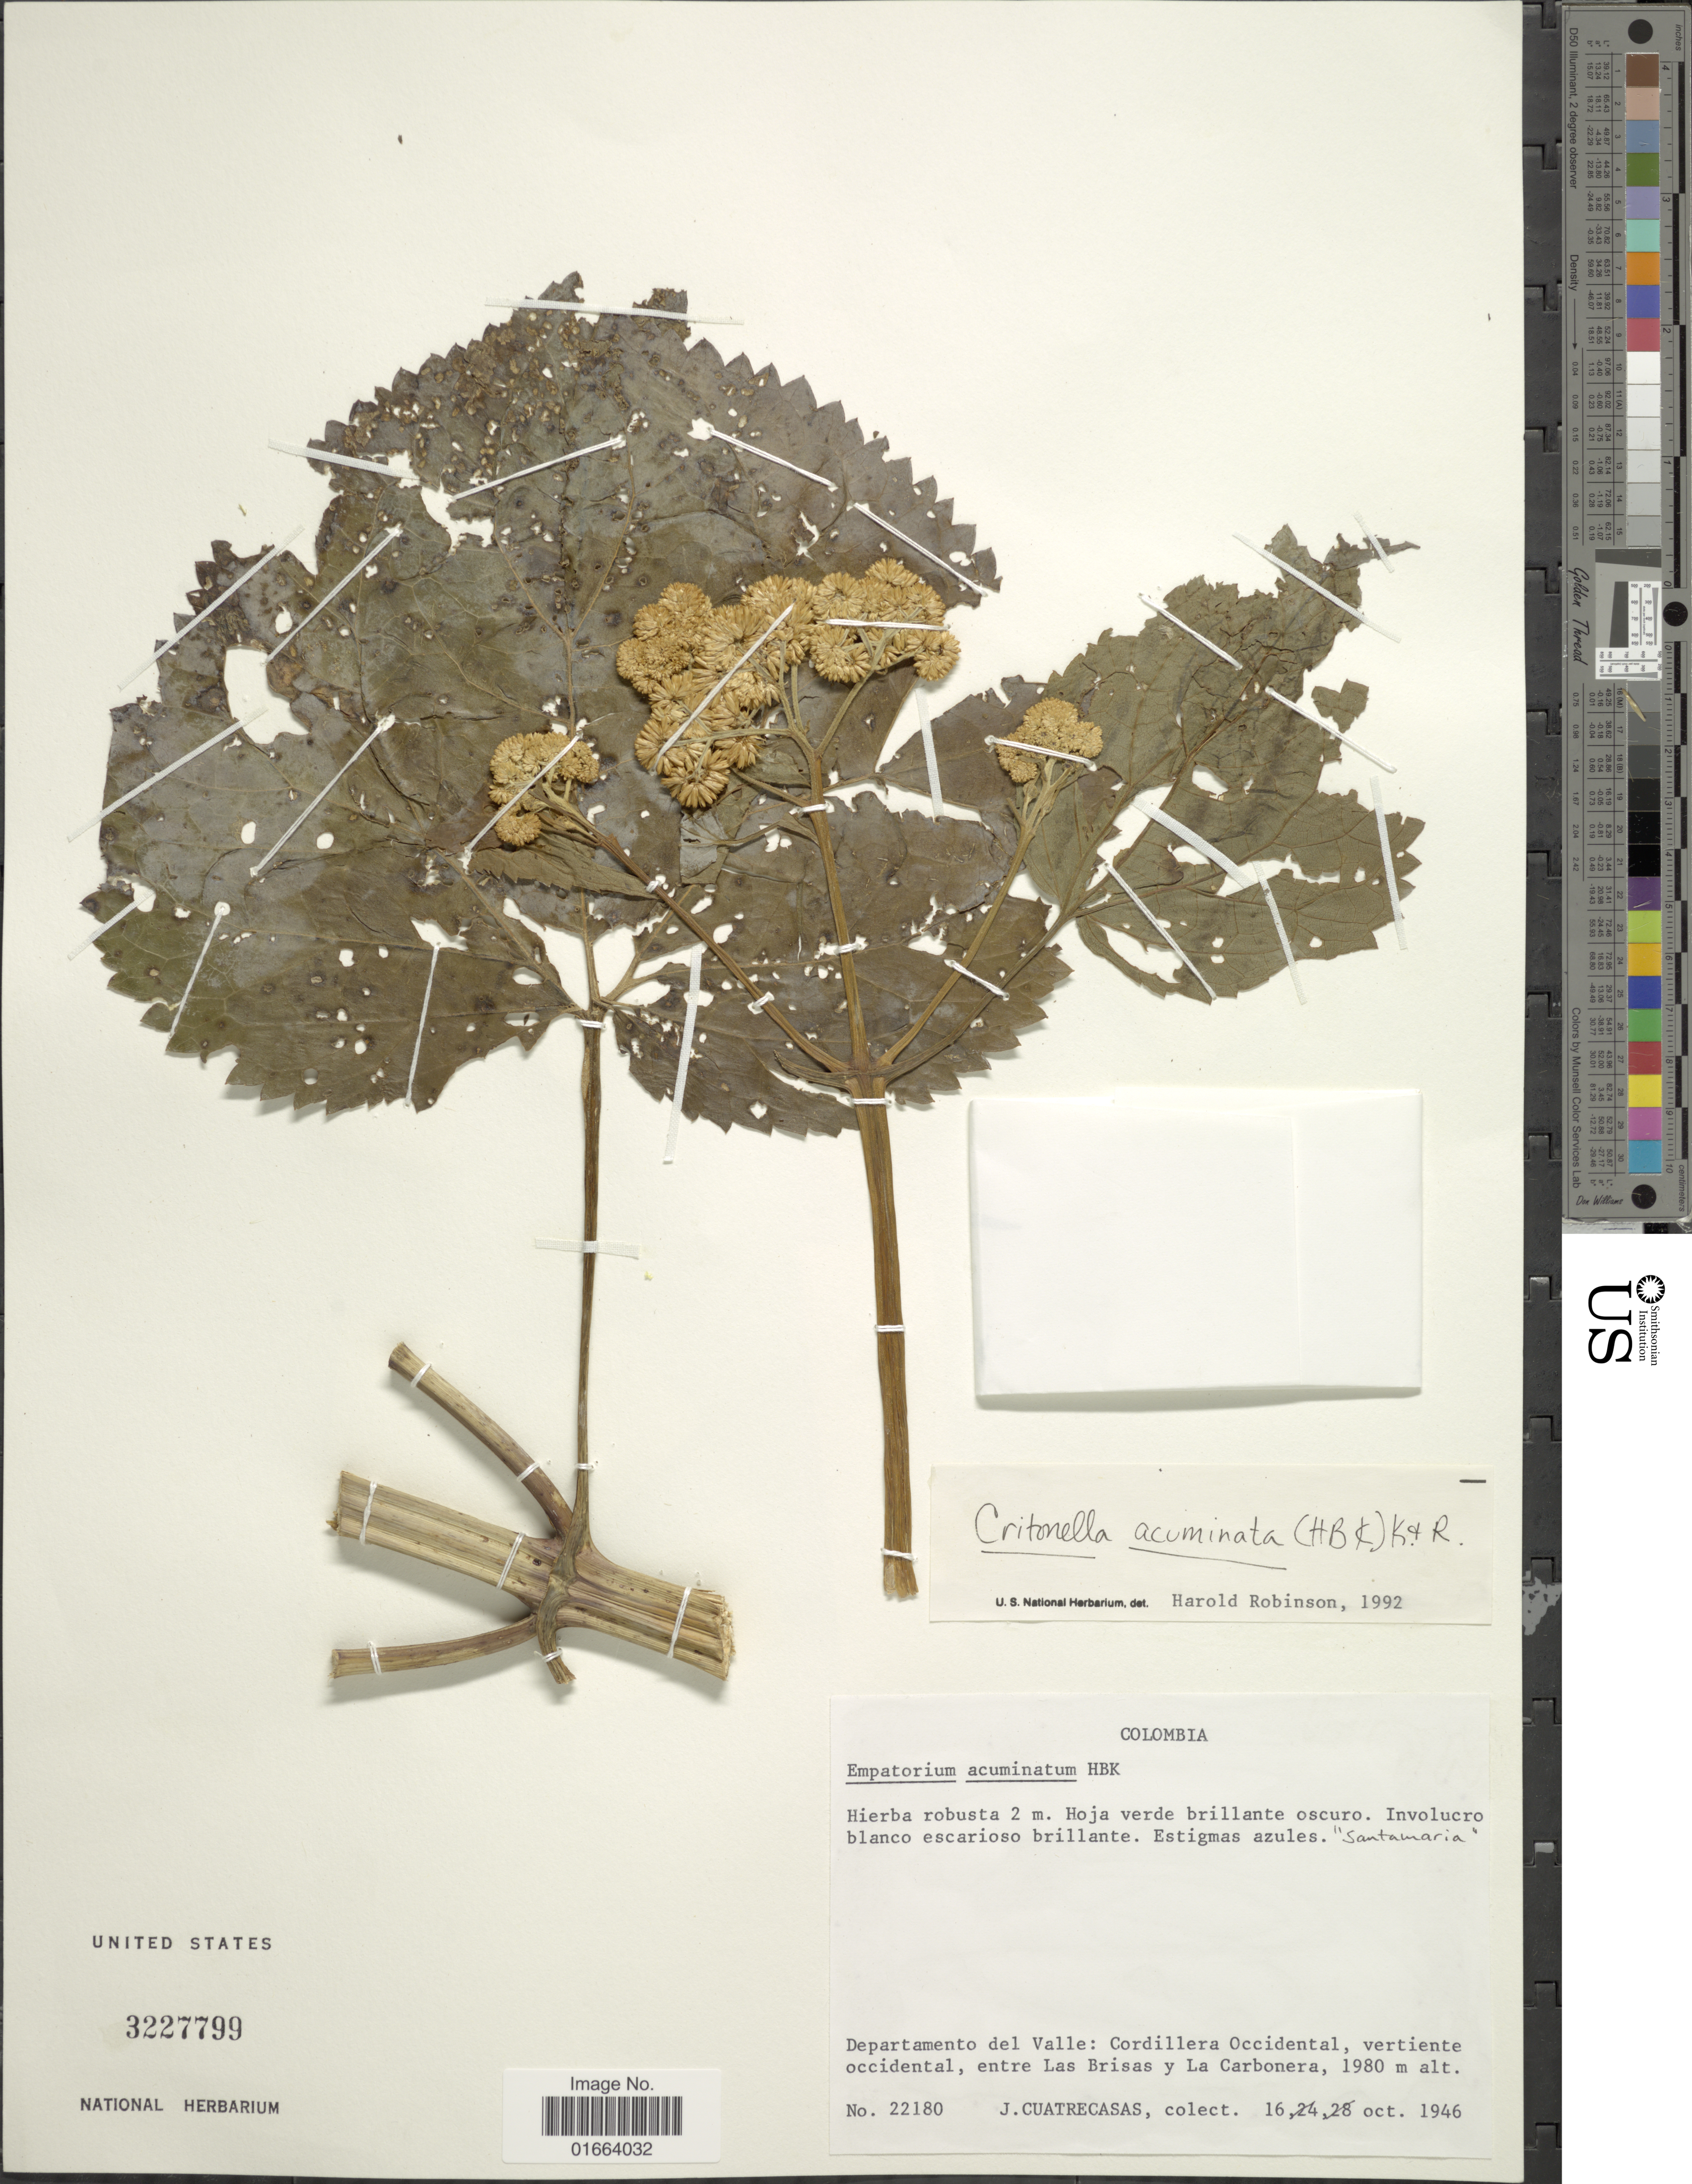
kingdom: Plantae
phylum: Tracheophyta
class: Magnoliopsida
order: Asterales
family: Asteraceae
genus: Critoniella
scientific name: Critoniella acuminata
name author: (Kunth) R.M. King & H. Rob.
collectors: J. Cuatrecasas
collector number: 22180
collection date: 1946-10-16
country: Colombia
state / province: Valle del Cauca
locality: Departamento del Valle: Cordillera Occidental, vertiente occidental, entre Las Brisas y La Carbonera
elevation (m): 1980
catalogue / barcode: US 3227799